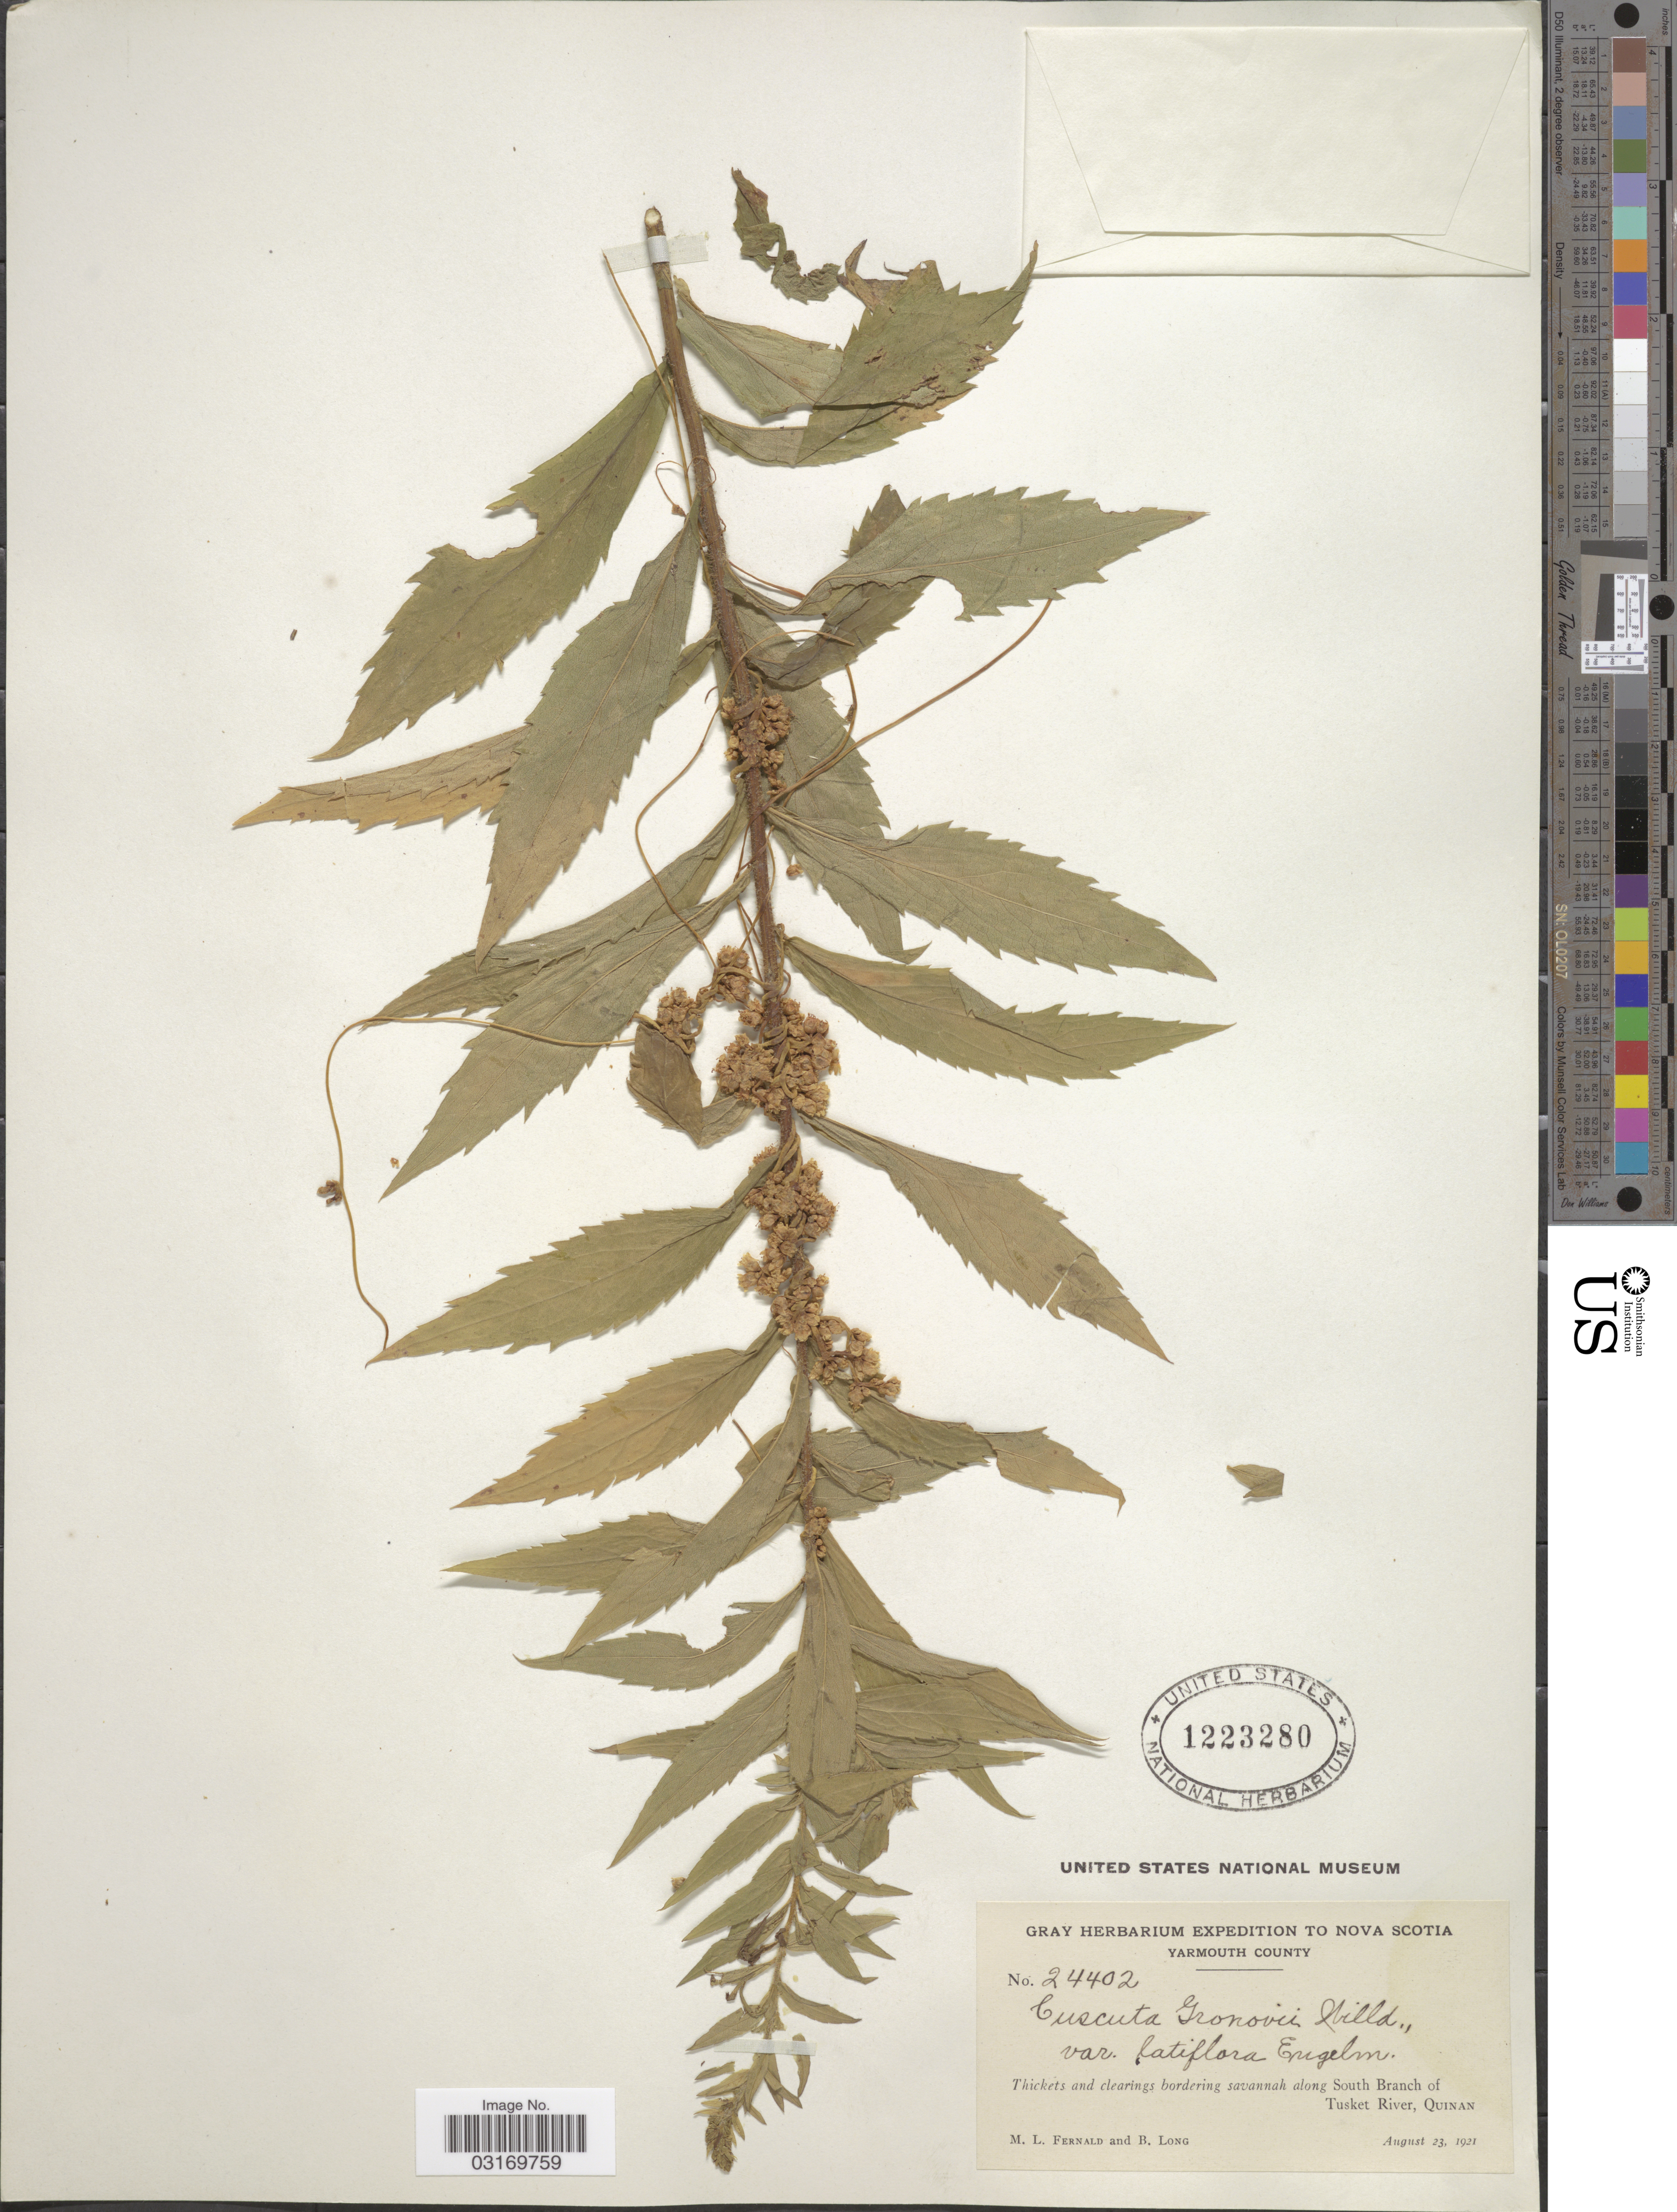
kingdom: Plantae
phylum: Tracheophyta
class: Magnoliopsida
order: Solanales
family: Convolvulaceae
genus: Cuscuta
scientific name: Cuscuta gronovii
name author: Willd. ex Schult.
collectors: M. L. Fernald & B. Long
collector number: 24402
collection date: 1921-08-23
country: Canada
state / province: Nova Scotia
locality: Yarmouth County. Along South Branch of Tusket River, Quinan.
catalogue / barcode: US 1223280